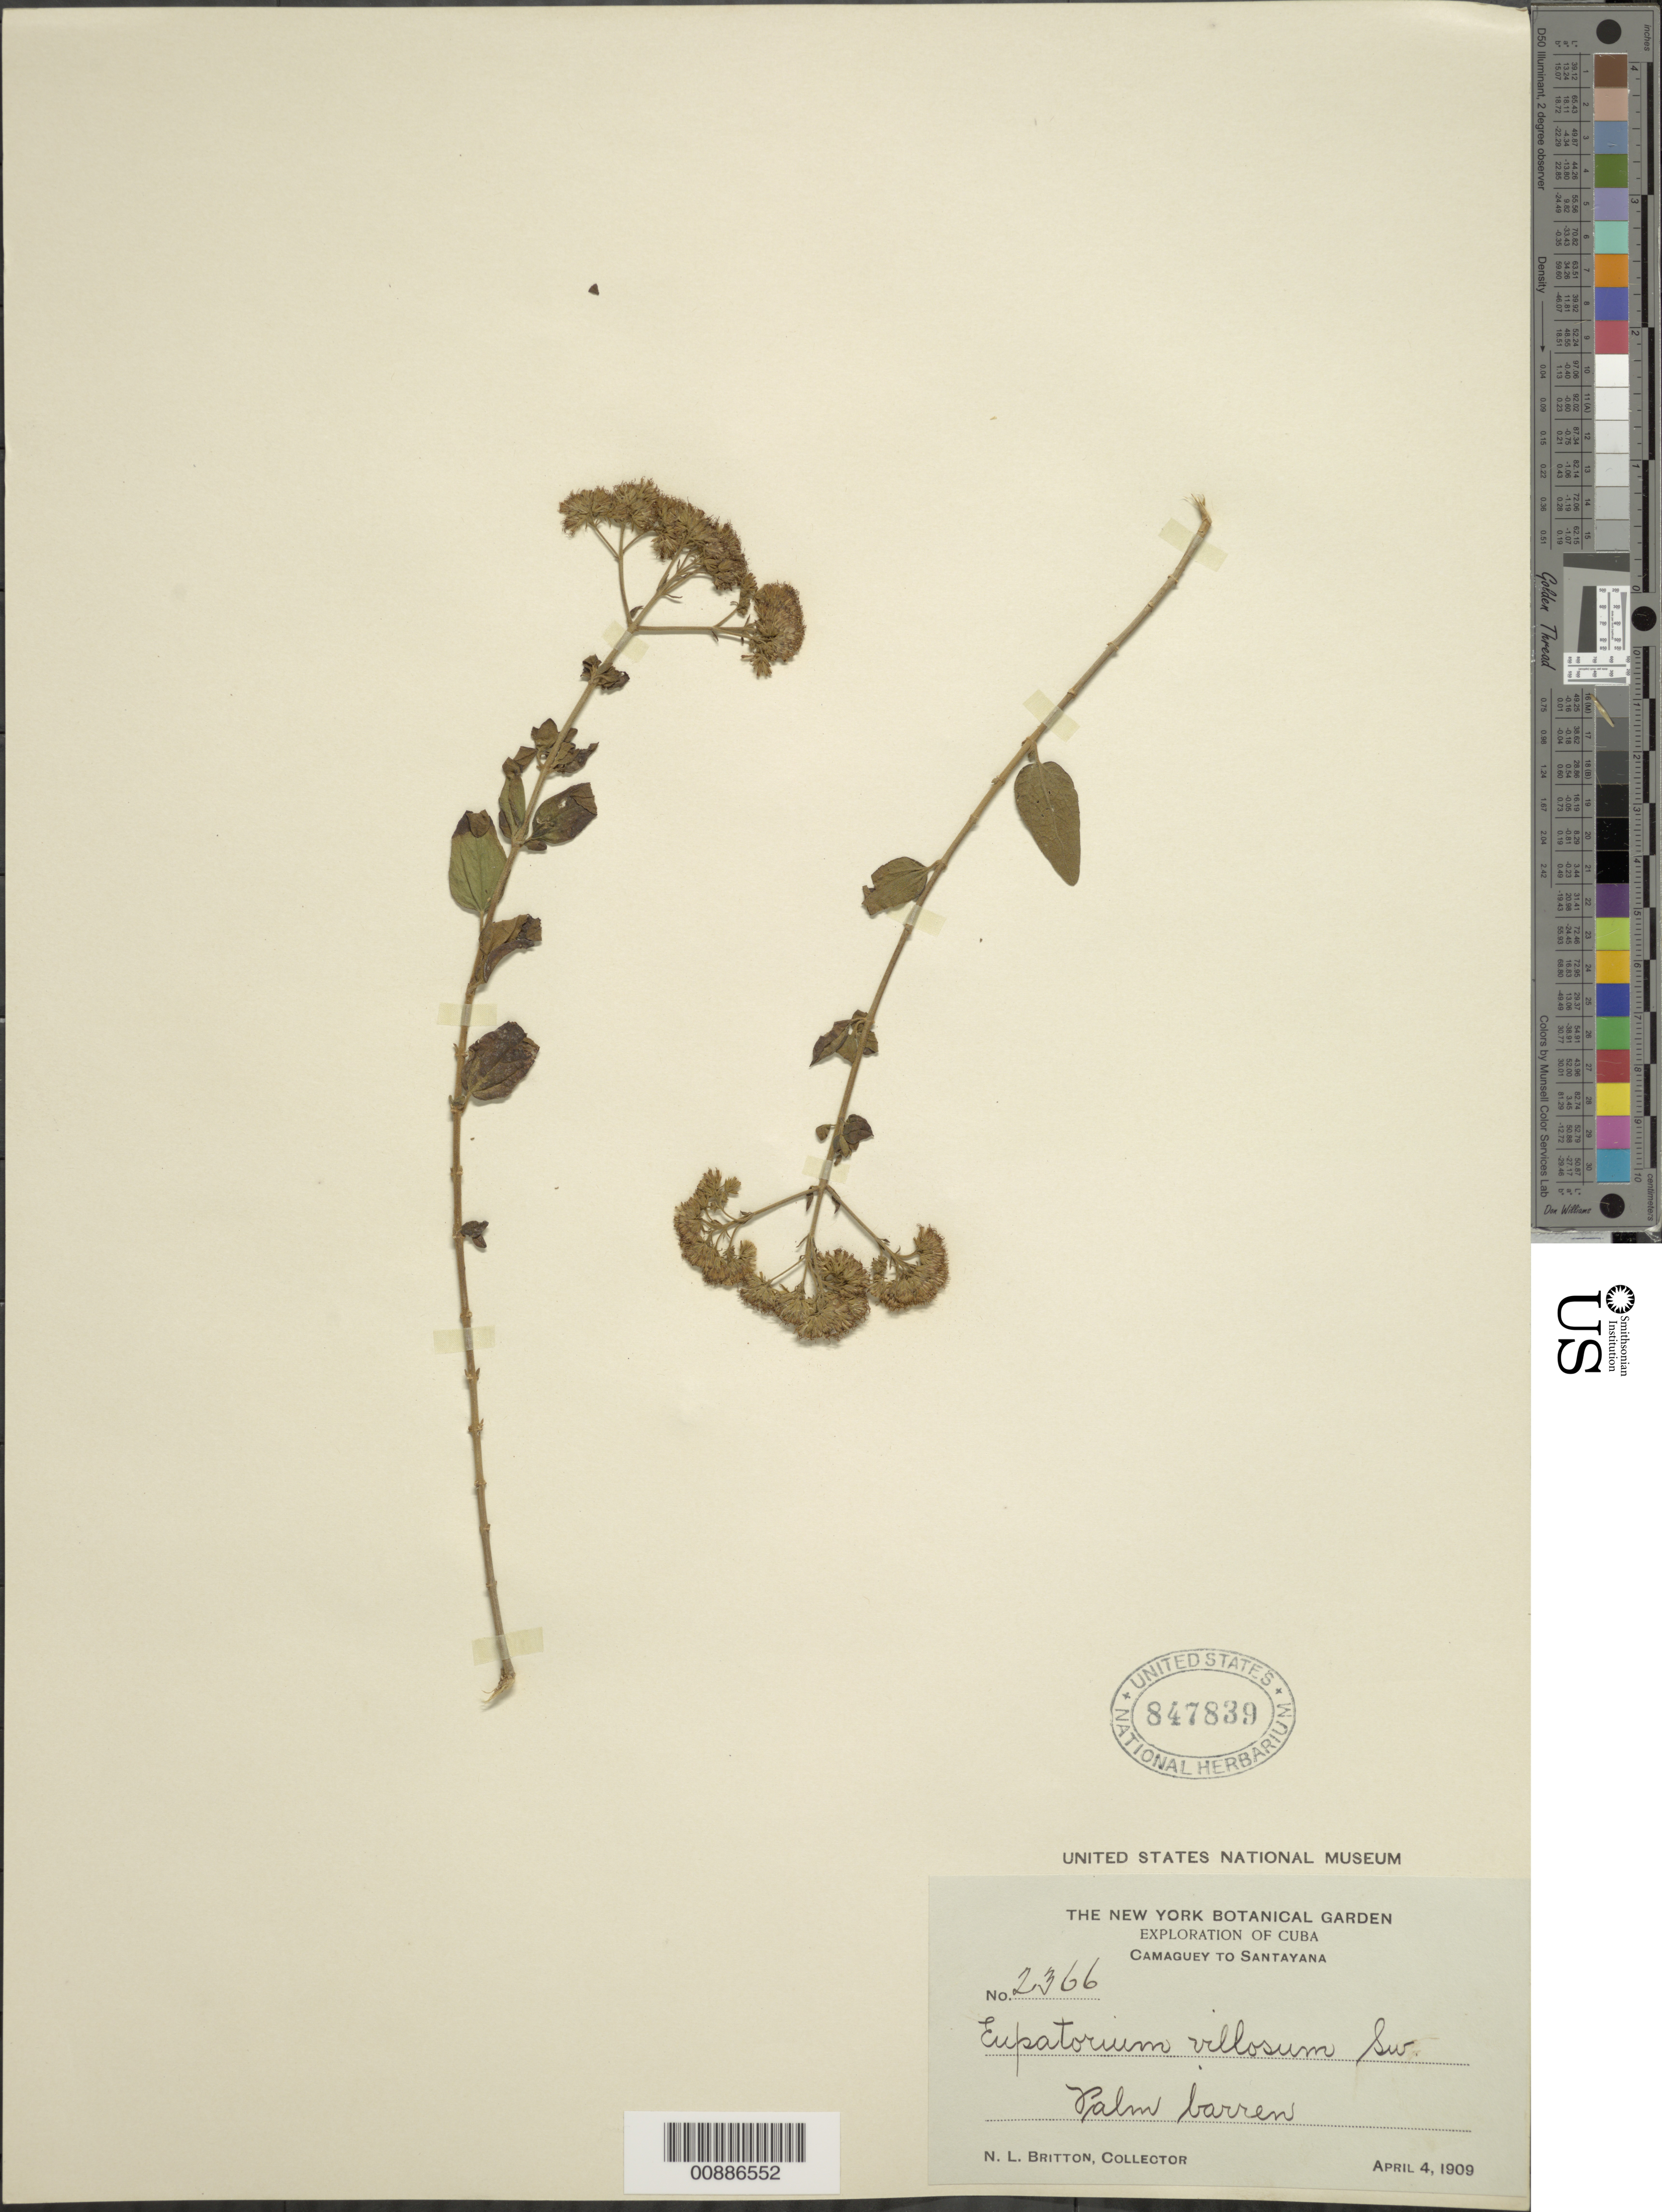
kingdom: Plantae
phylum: Tracheophyta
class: Magnoliopsida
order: Asterales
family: Asteraceae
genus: Koanophyllon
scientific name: Koanophyllon villosum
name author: (Sw.) R.M. King & H. Rob.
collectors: N. Britton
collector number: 22366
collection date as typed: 04 Apr 1909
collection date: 1909-04-04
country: Cuba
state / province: Camaguey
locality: Camguey to Santayana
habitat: Palm barren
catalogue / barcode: US 847839